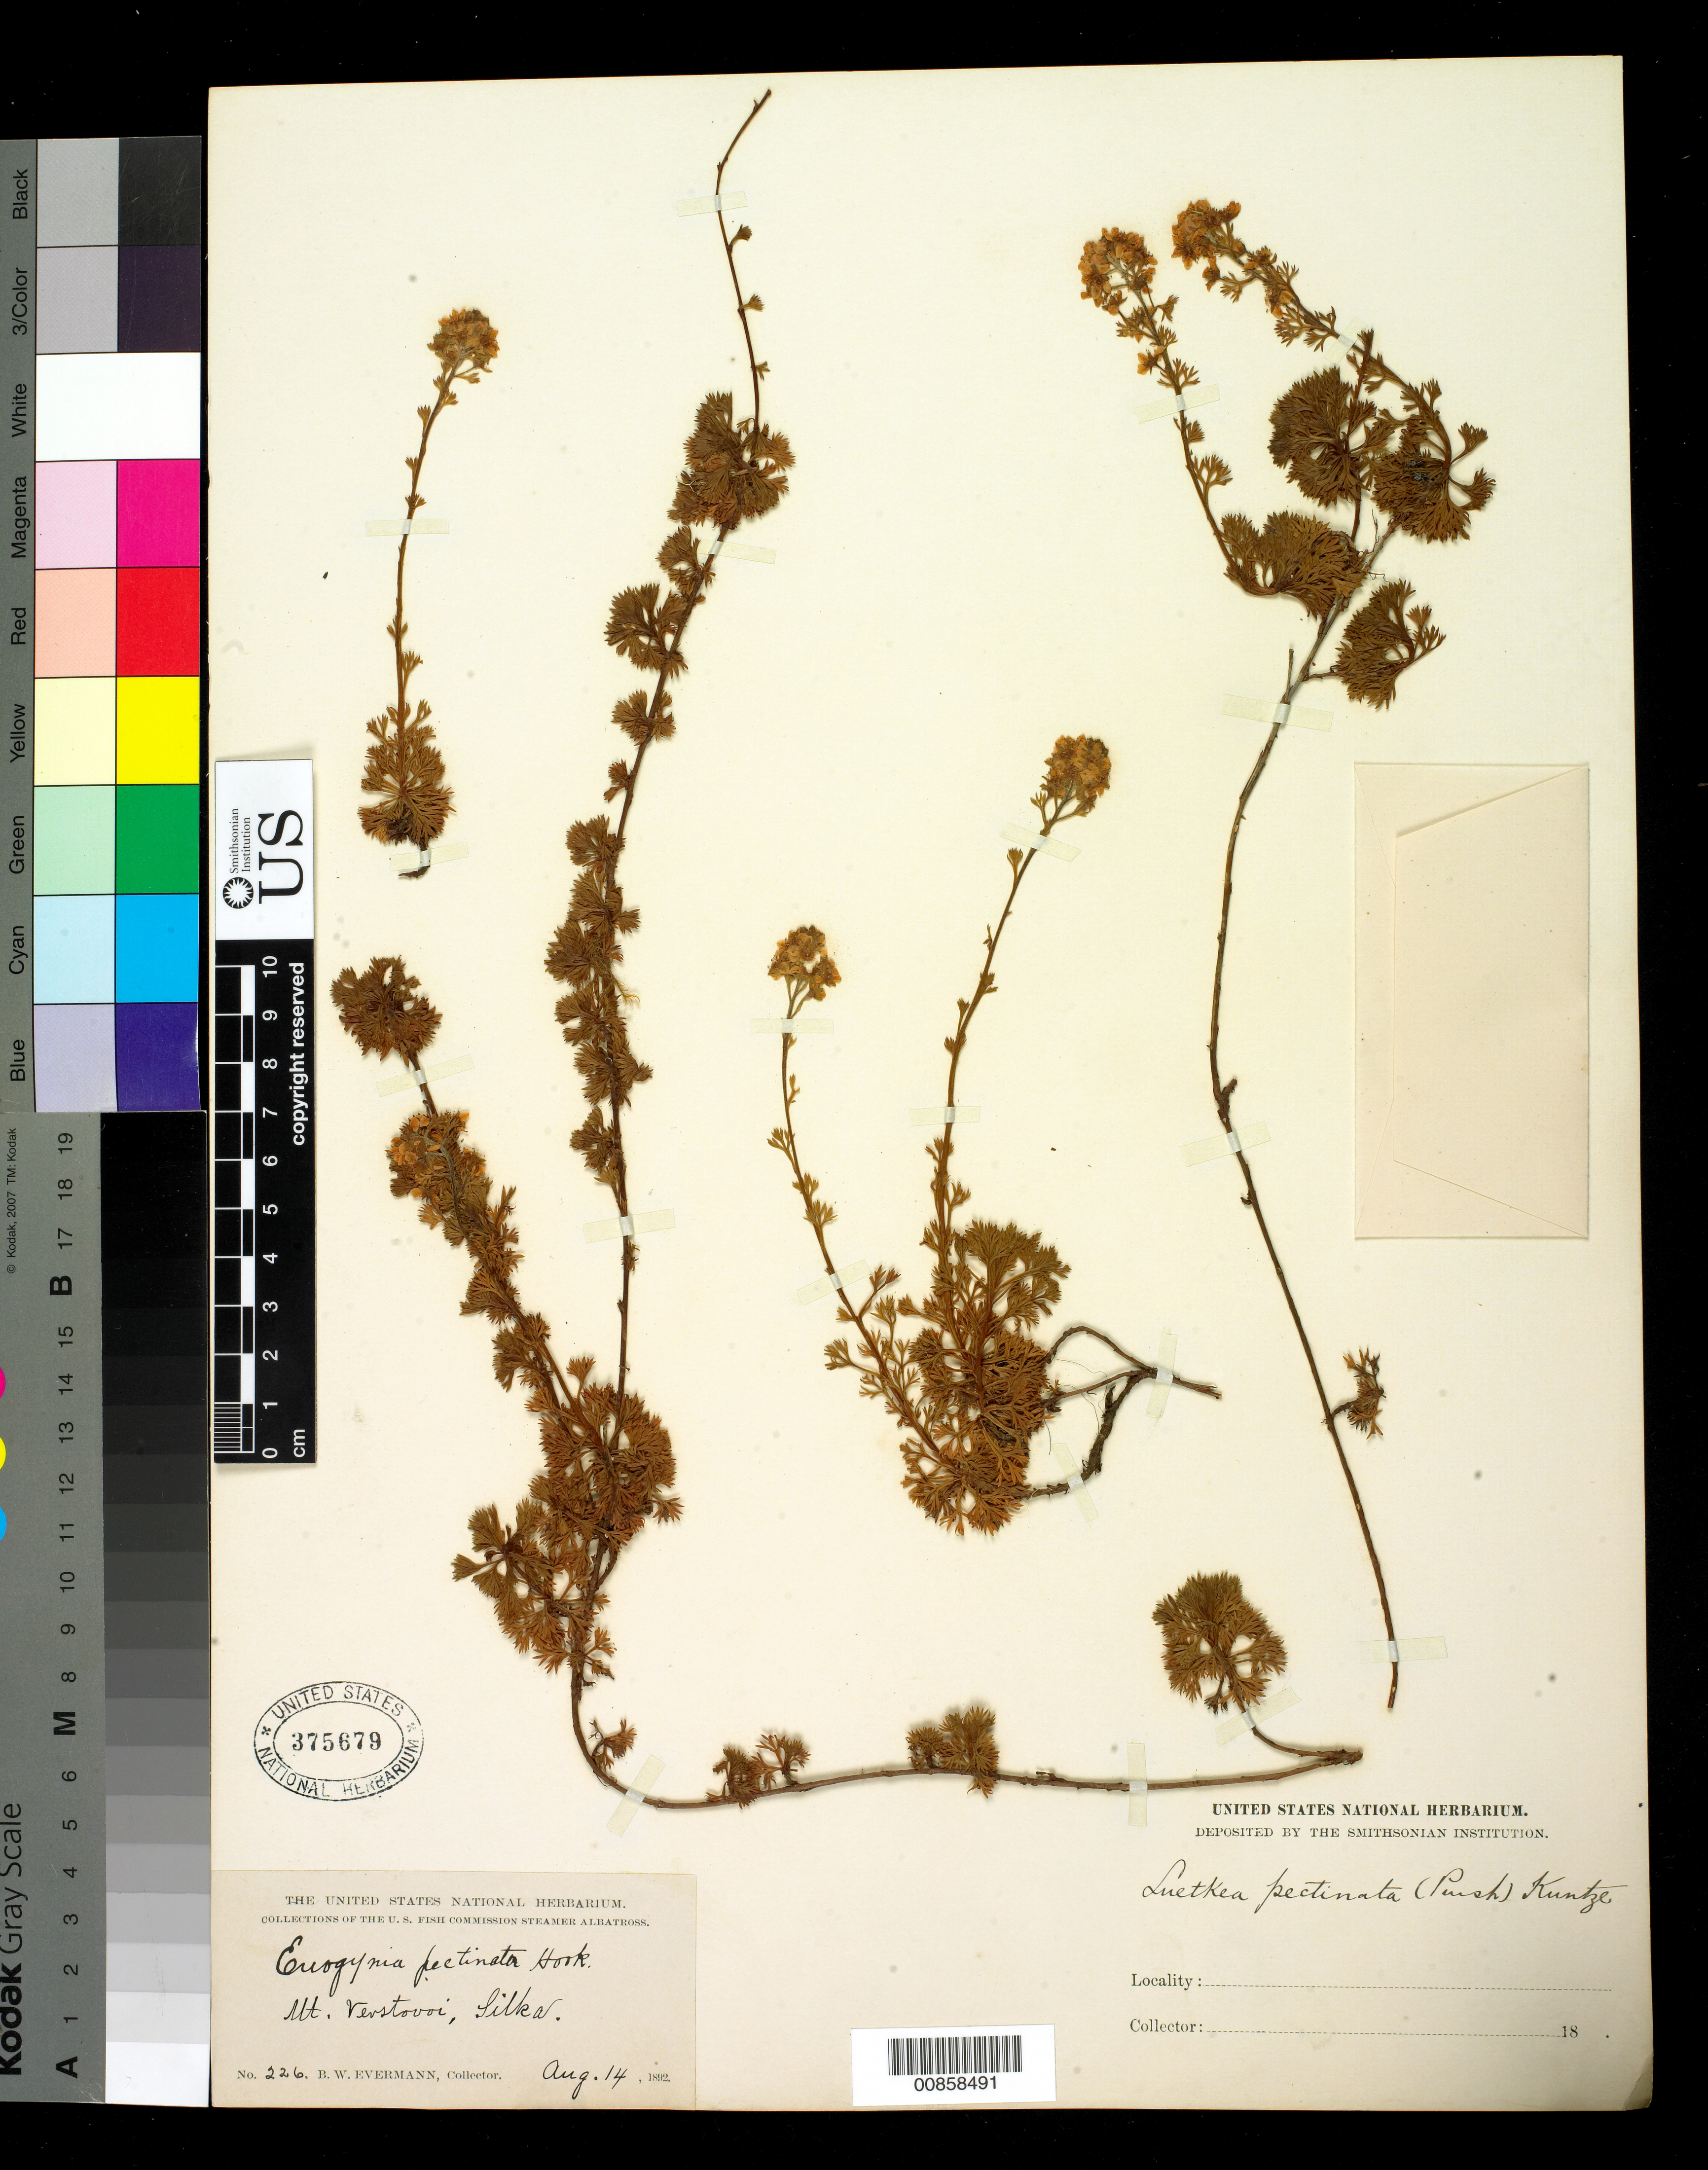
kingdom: Plantae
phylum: Tracheophyta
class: Magnoliopsida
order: Rosales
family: Rosaceae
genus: Luetkea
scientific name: Luetkea pectinata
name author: (Pursh) Kuntze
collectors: B. W. Evermann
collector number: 226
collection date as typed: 14 Aug 1892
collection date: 1892-08-14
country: United States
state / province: Alaska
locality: Mount Verstovia, Sitka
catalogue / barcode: US 375679